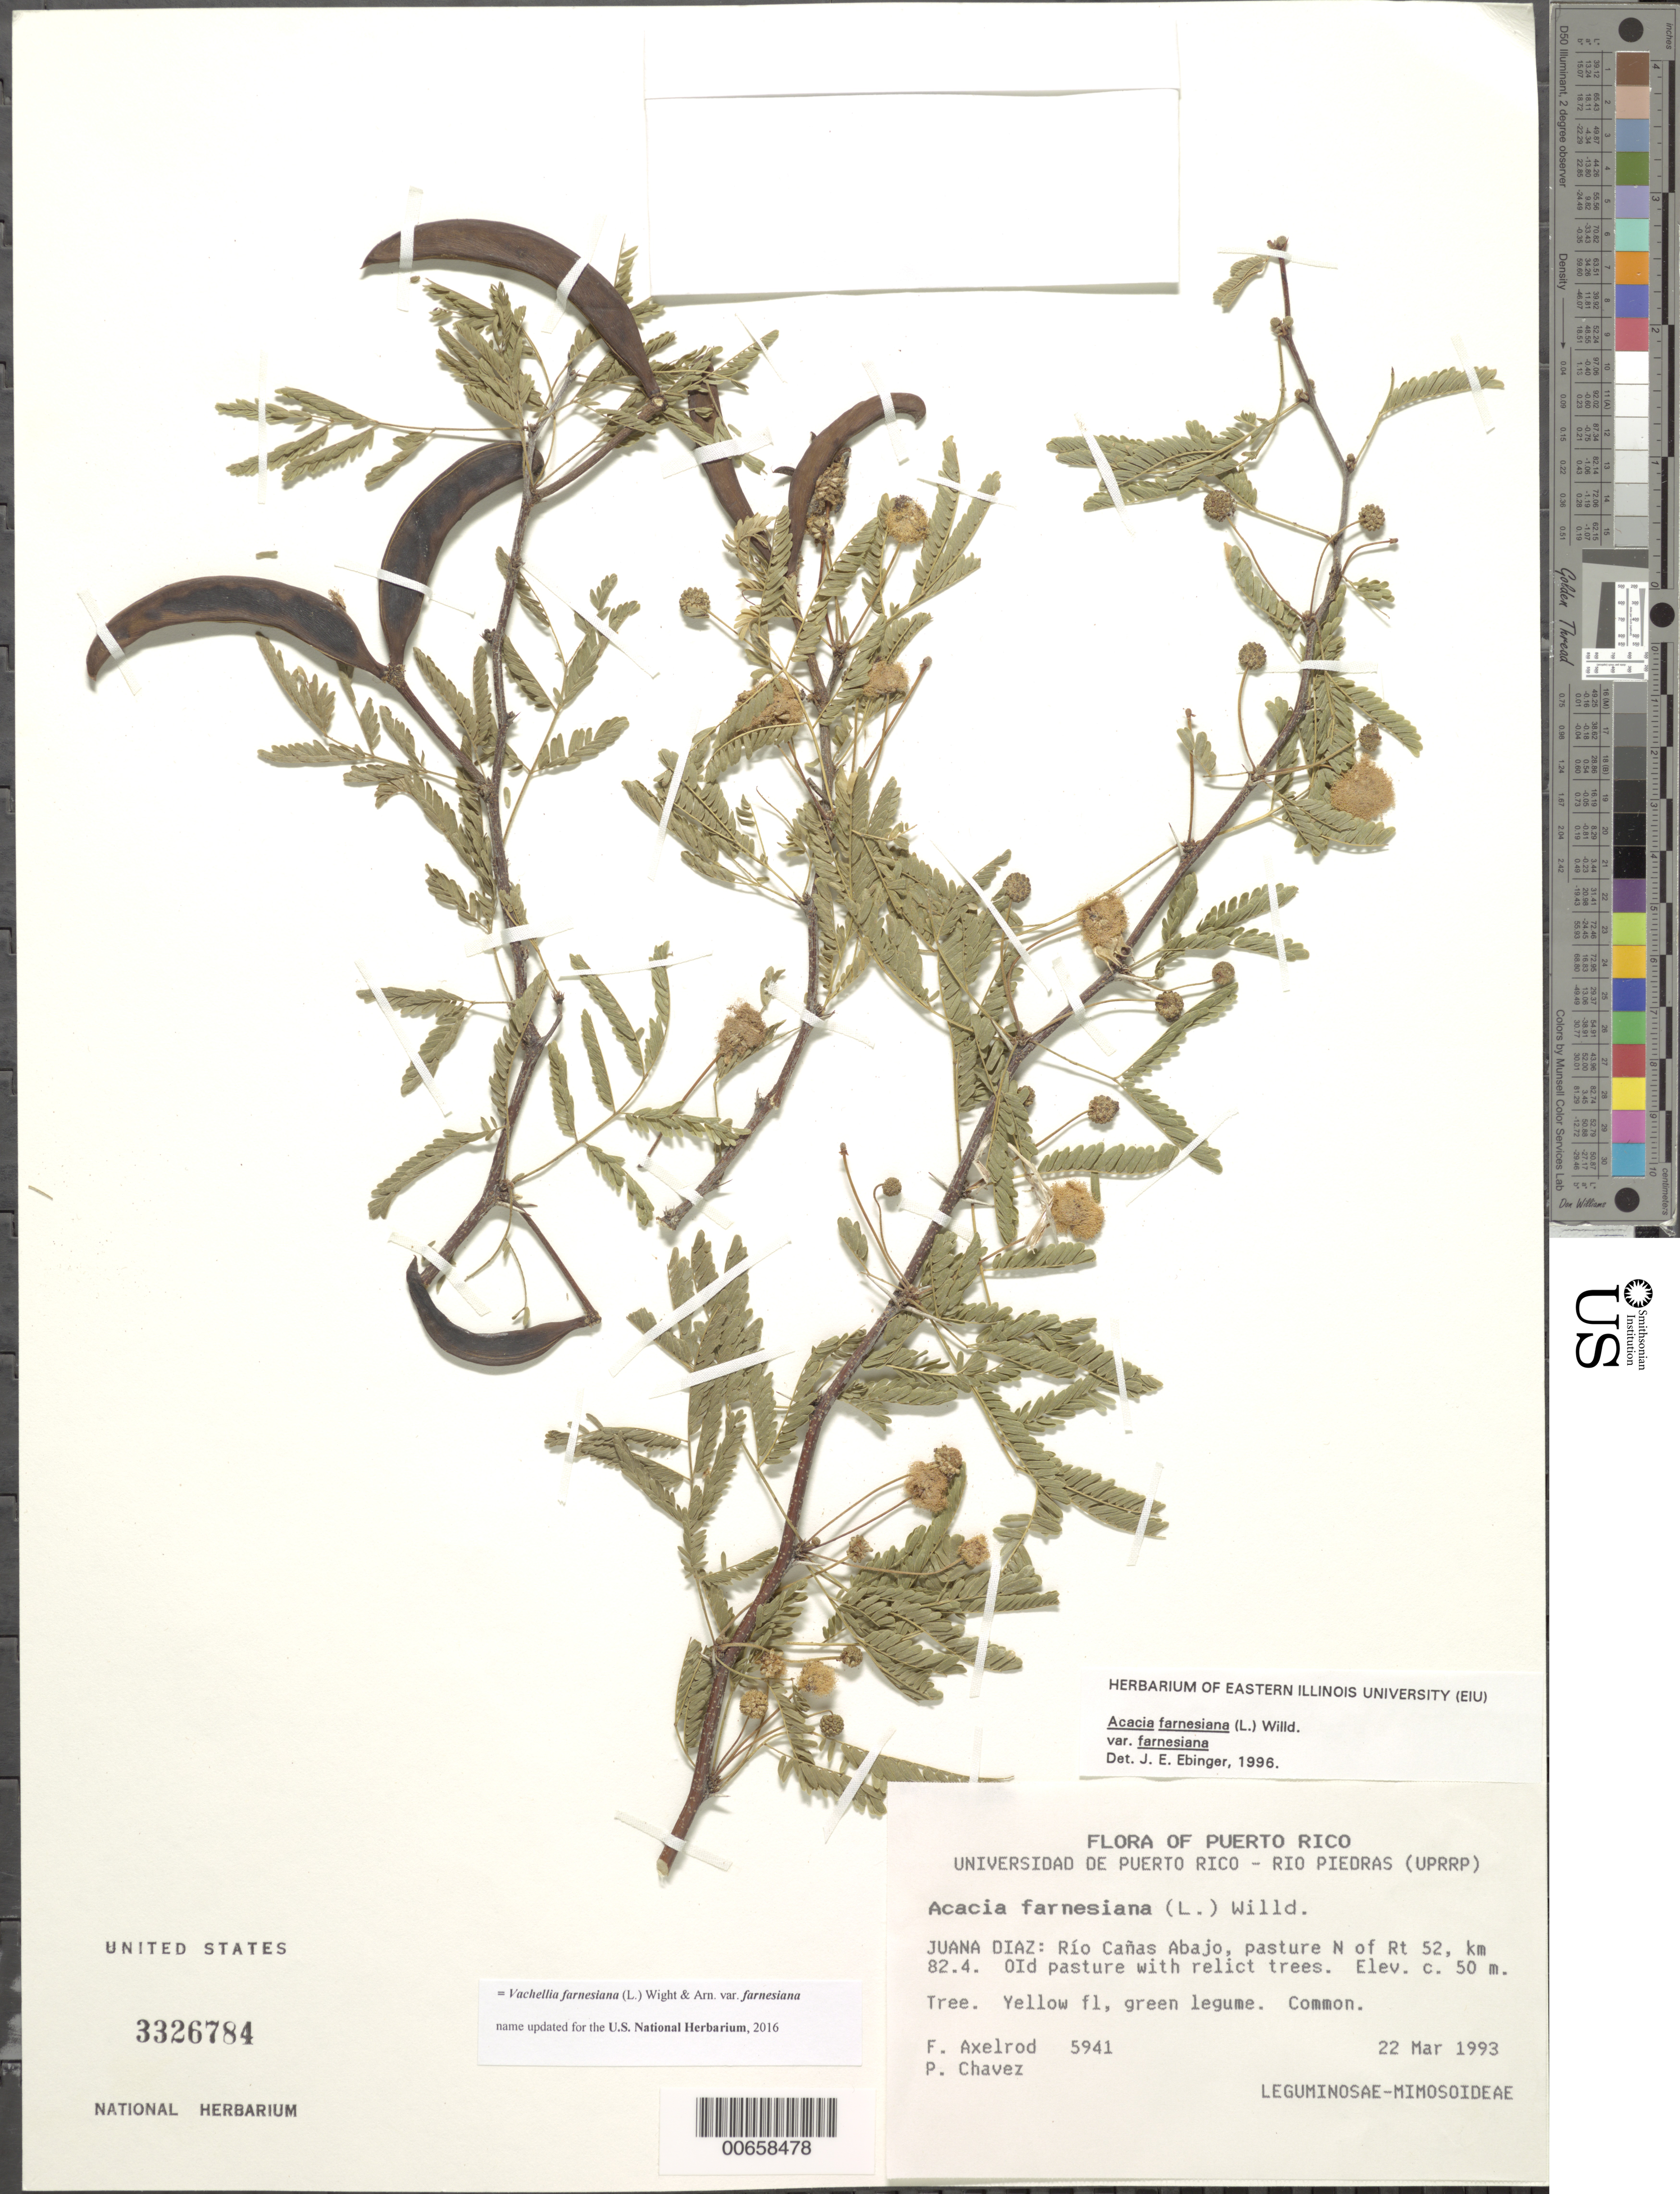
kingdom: Plantae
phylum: Tracheophyta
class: Magnoliopsida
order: Fabales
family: Fabaceae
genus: Vachellia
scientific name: Vachellia farnesiana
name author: (L.) Wight & Arn.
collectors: F. S. Axelrod & P. Chavez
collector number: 5941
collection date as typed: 22 Mar 1993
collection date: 1993-03-22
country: Puerto Rico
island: Greater Antilles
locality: Juana Diaz: Rio Canas Abajo, pasture N of Rt 52, km 82.4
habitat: Old pasture w/relict trees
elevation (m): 50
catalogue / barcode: US 3326784